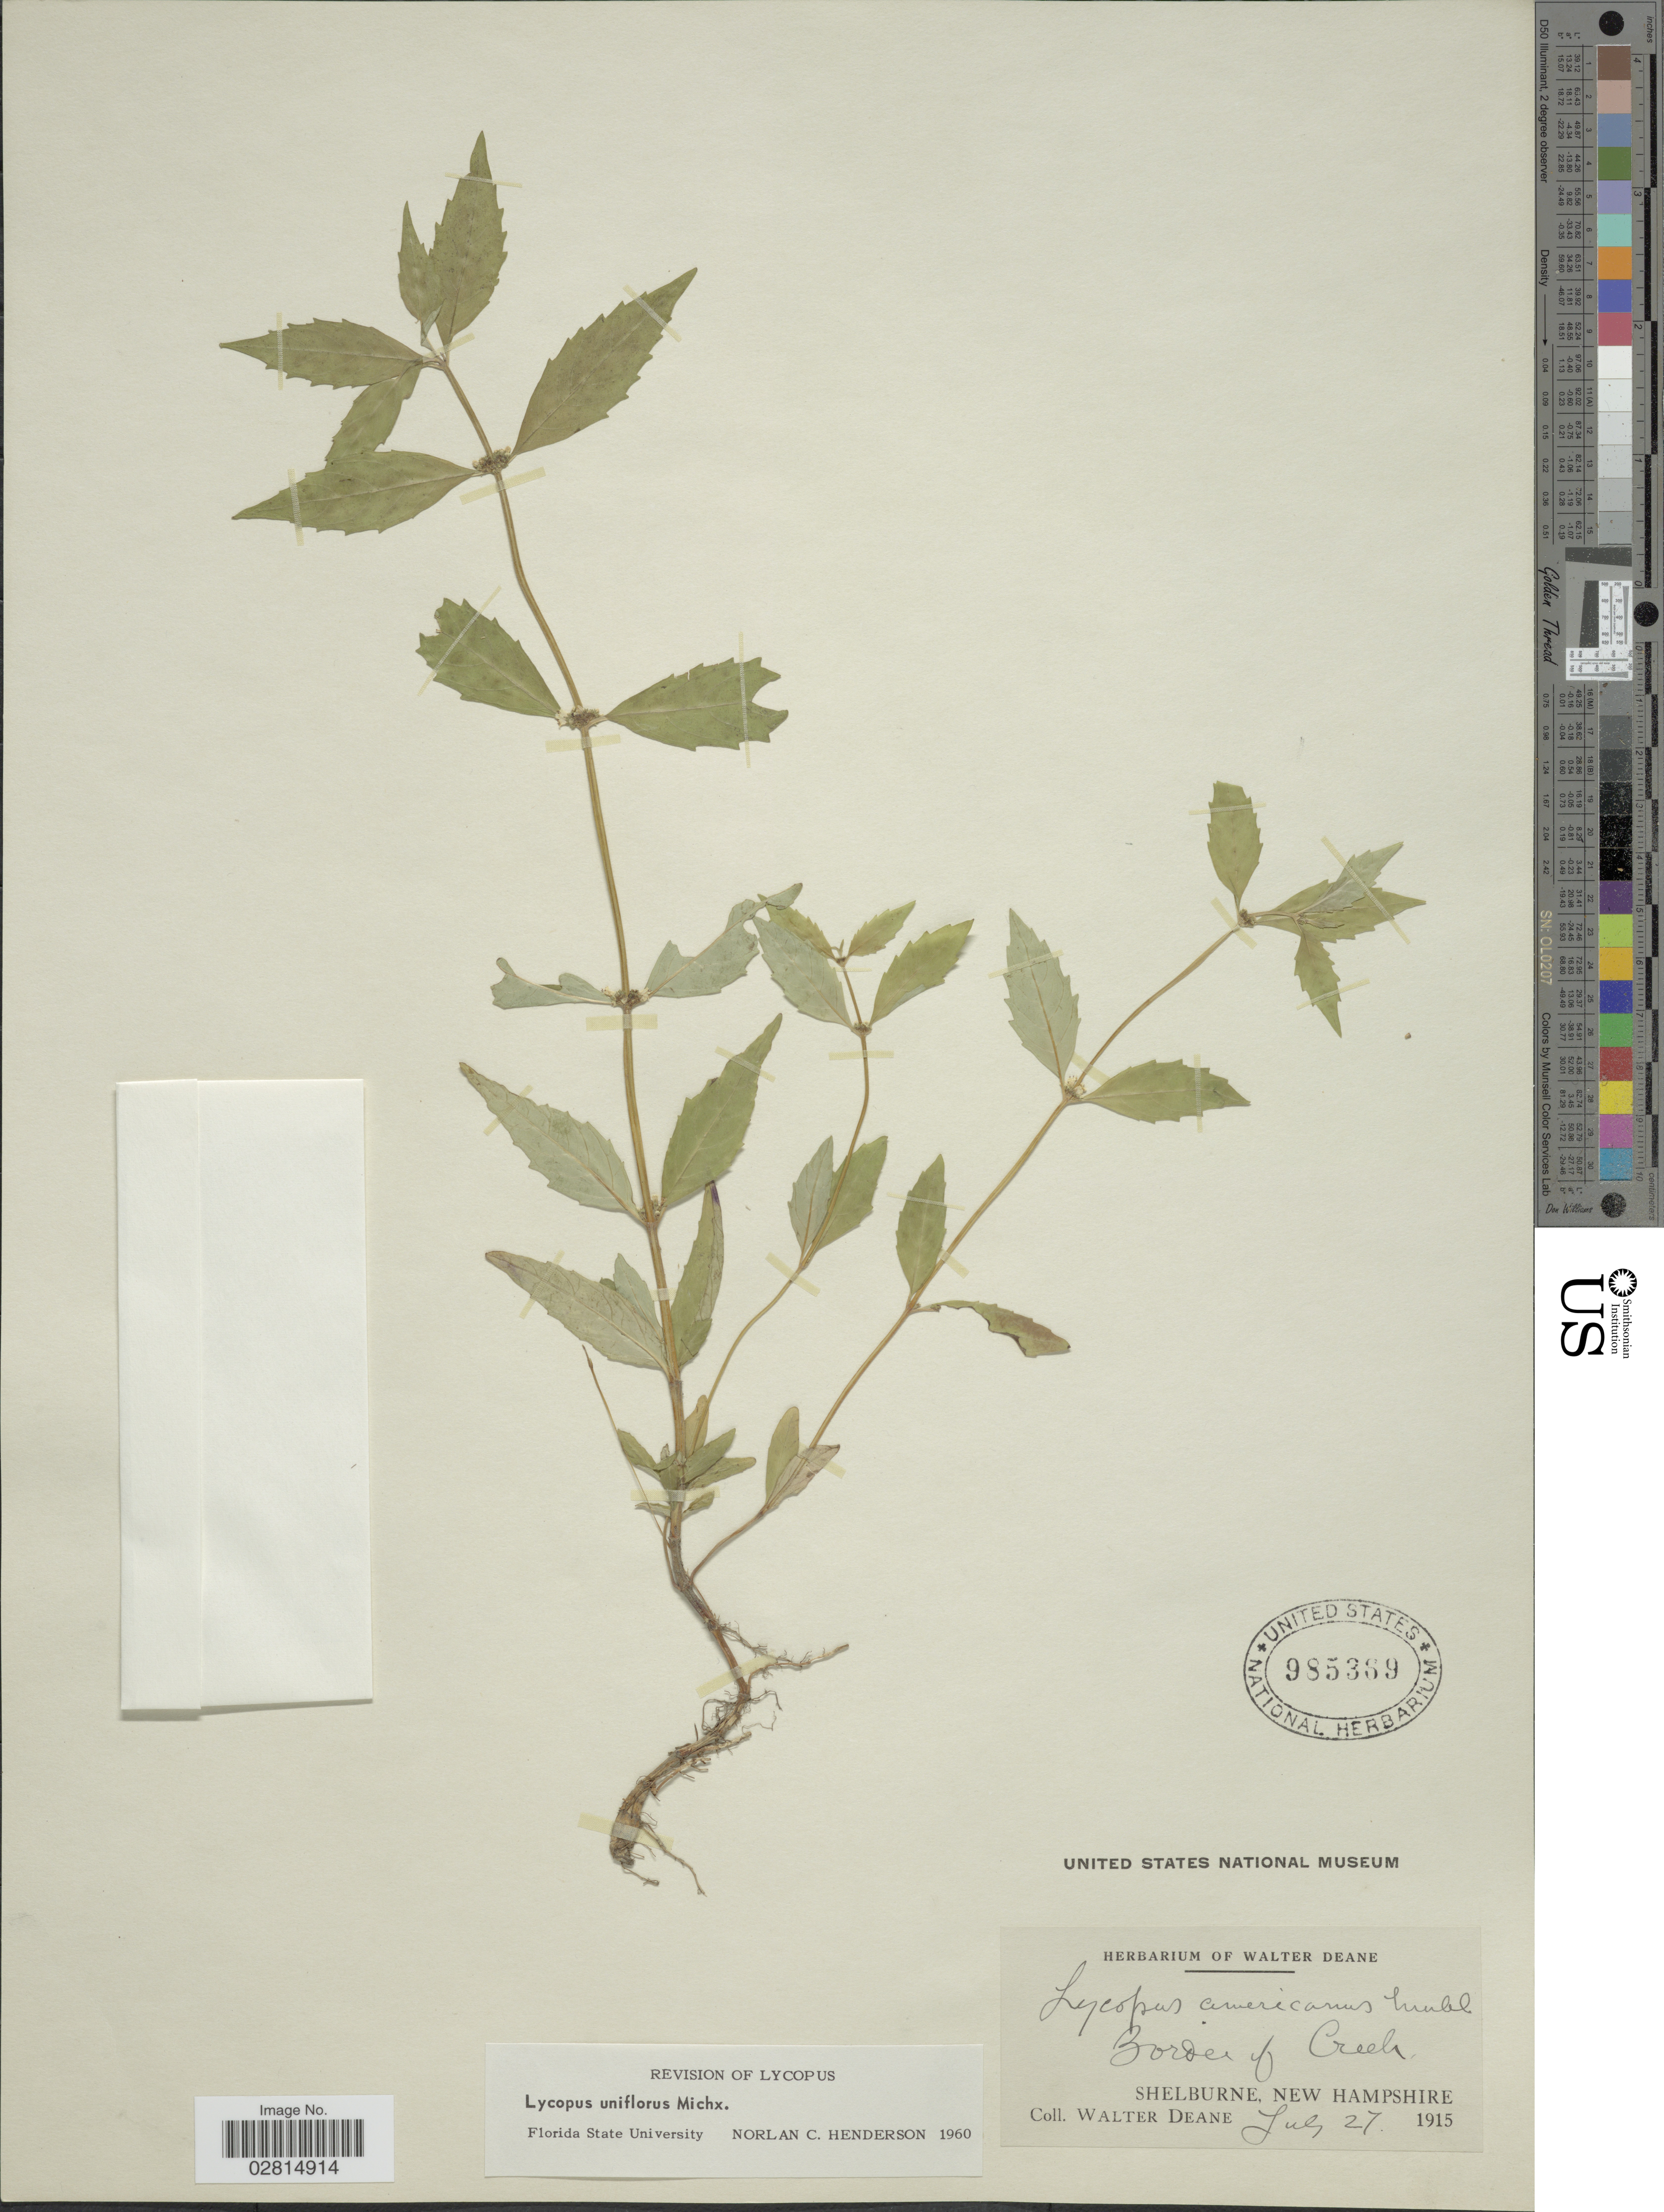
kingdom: Plantae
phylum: Tracheophyta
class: Magnoliopsida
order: Lamiales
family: Lamiaceae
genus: Lycopus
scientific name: Lycopus uniflorus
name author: Michx.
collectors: W. Deane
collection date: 1915-07-27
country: United States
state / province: New Hampshire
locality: Border of Creek, Shelburne.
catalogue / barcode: US 985369